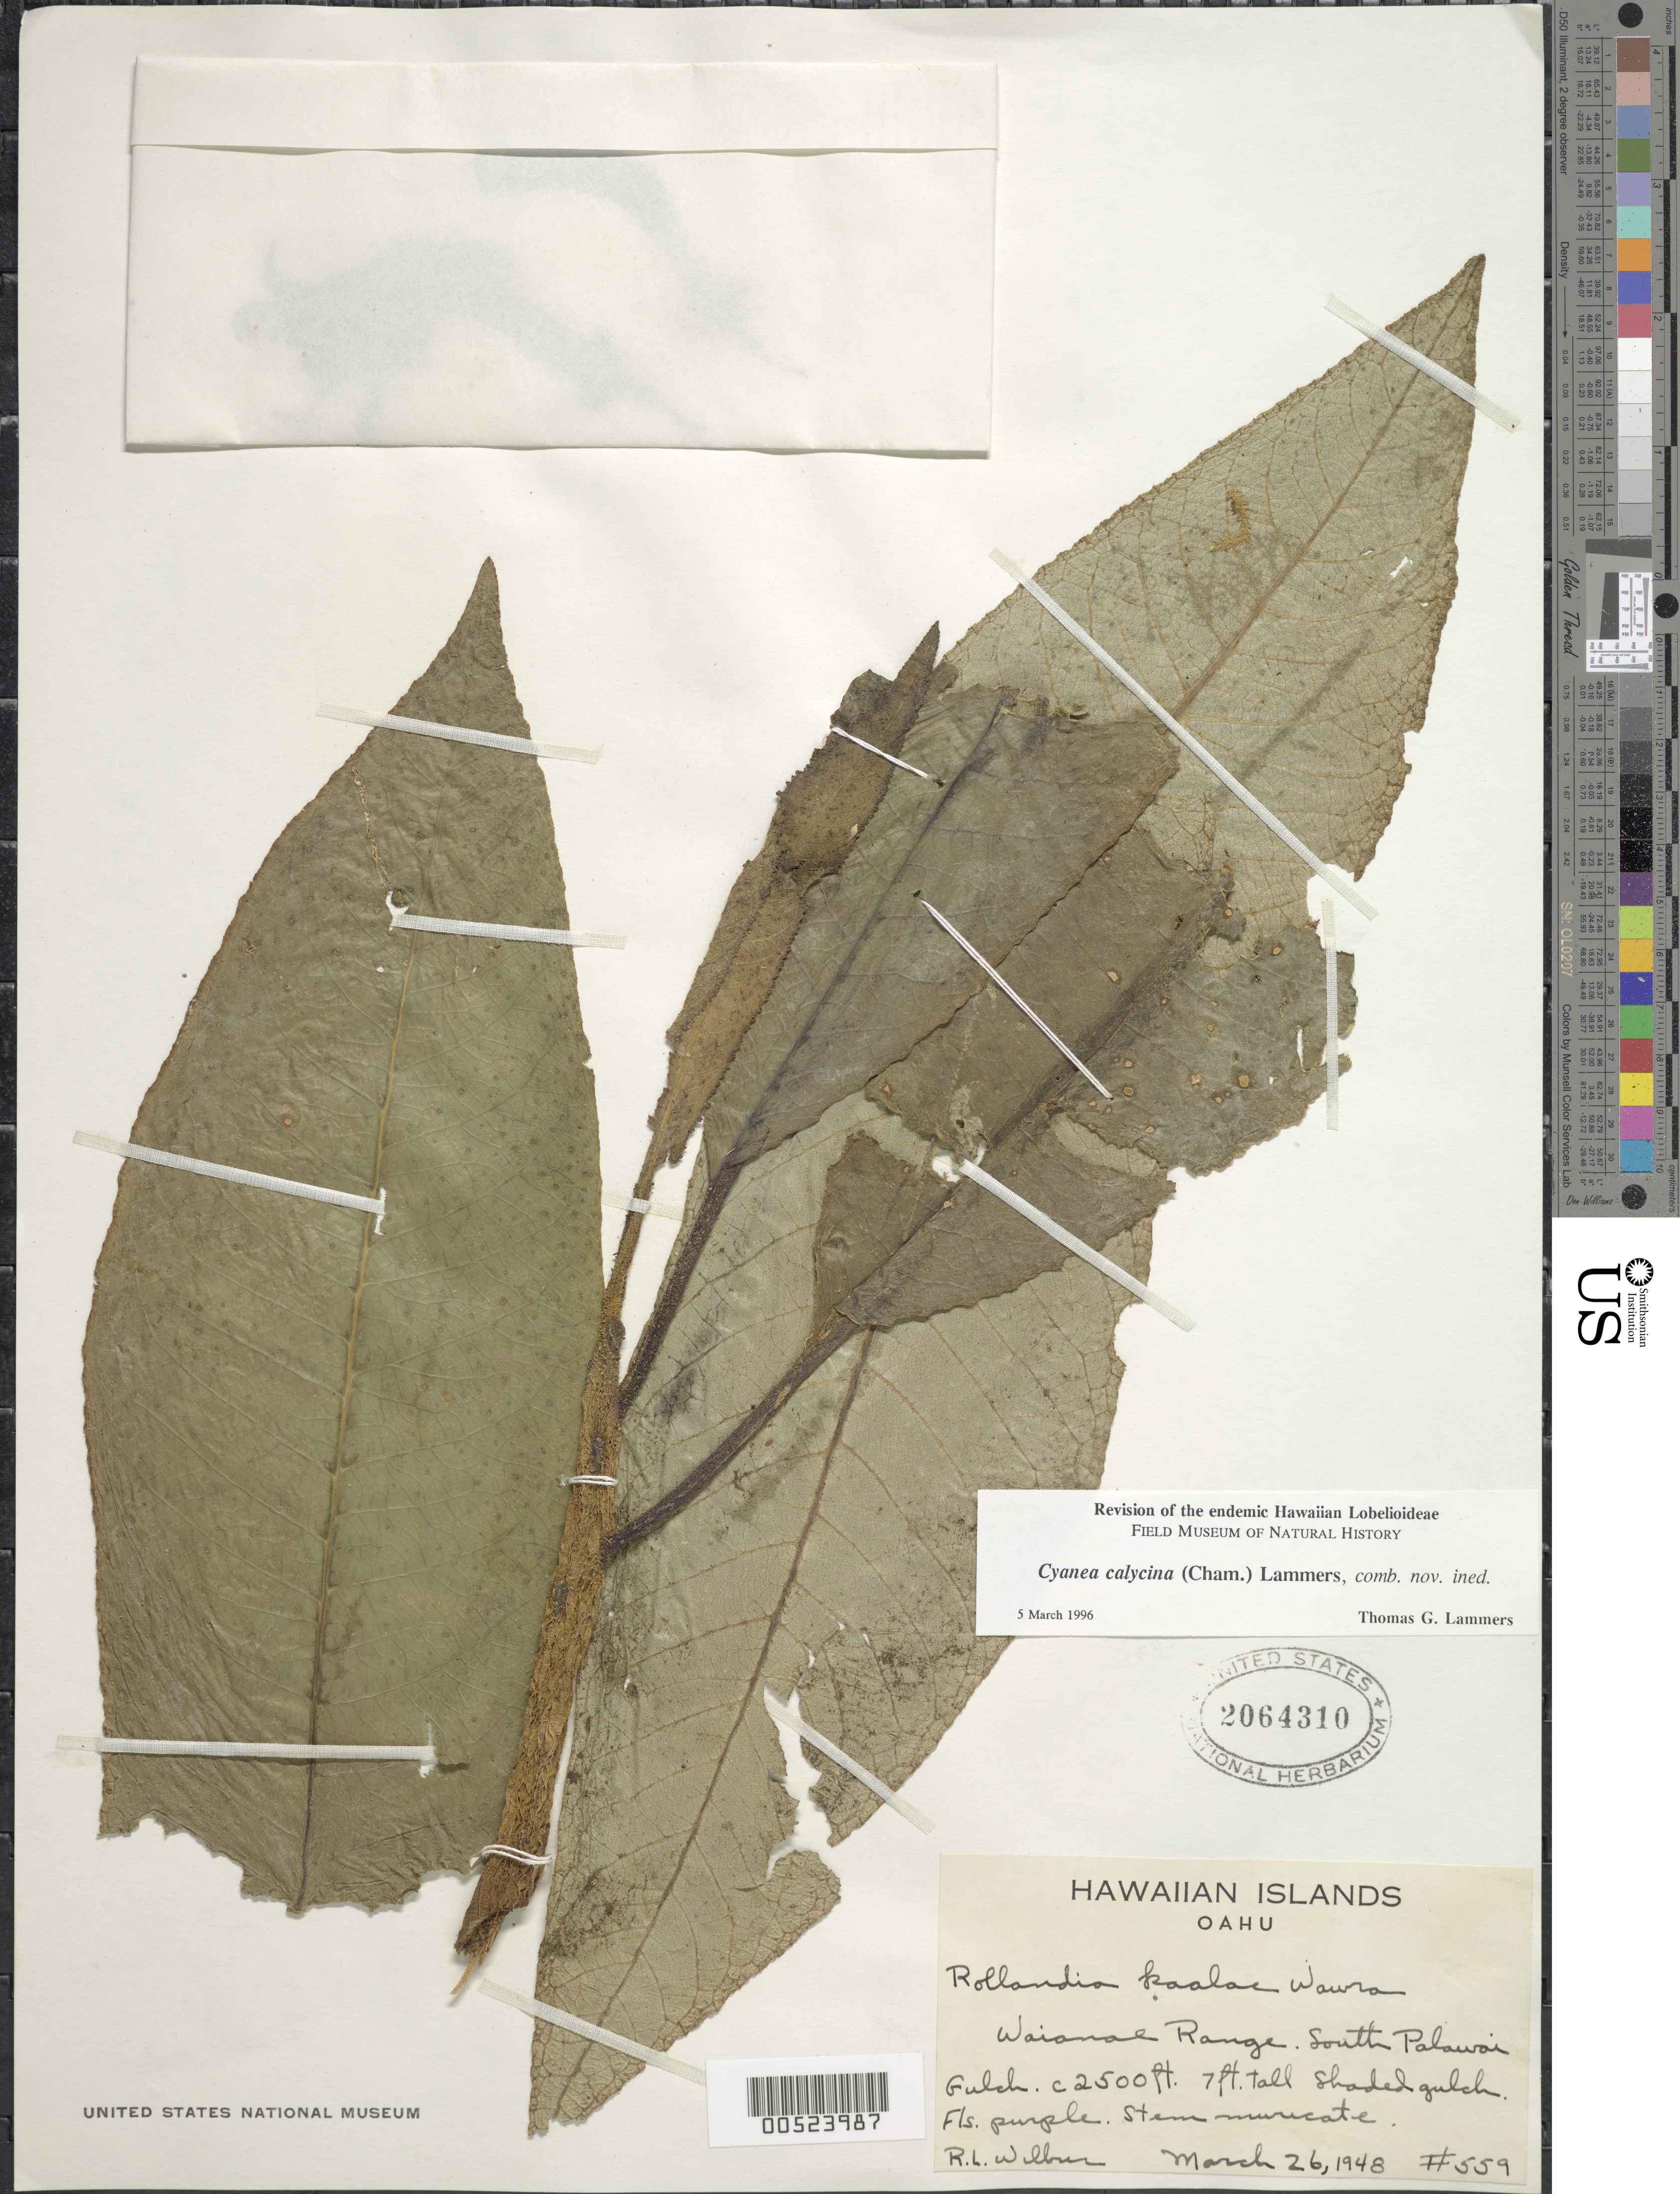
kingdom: Plantae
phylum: Tracheophyta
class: Magnoliopsida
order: Asterales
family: Campanulaceae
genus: Cyanea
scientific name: Cyanea calycina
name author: (Cham.) Lammers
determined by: Lammers, T. G.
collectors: R. L. Wilbur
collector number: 559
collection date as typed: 26 Mar 1948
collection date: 1948-03-26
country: United States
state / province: Hawaii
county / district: Honolulu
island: Oahu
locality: Waianae Range, S Palawai Gulch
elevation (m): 762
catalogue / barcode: US 2064310